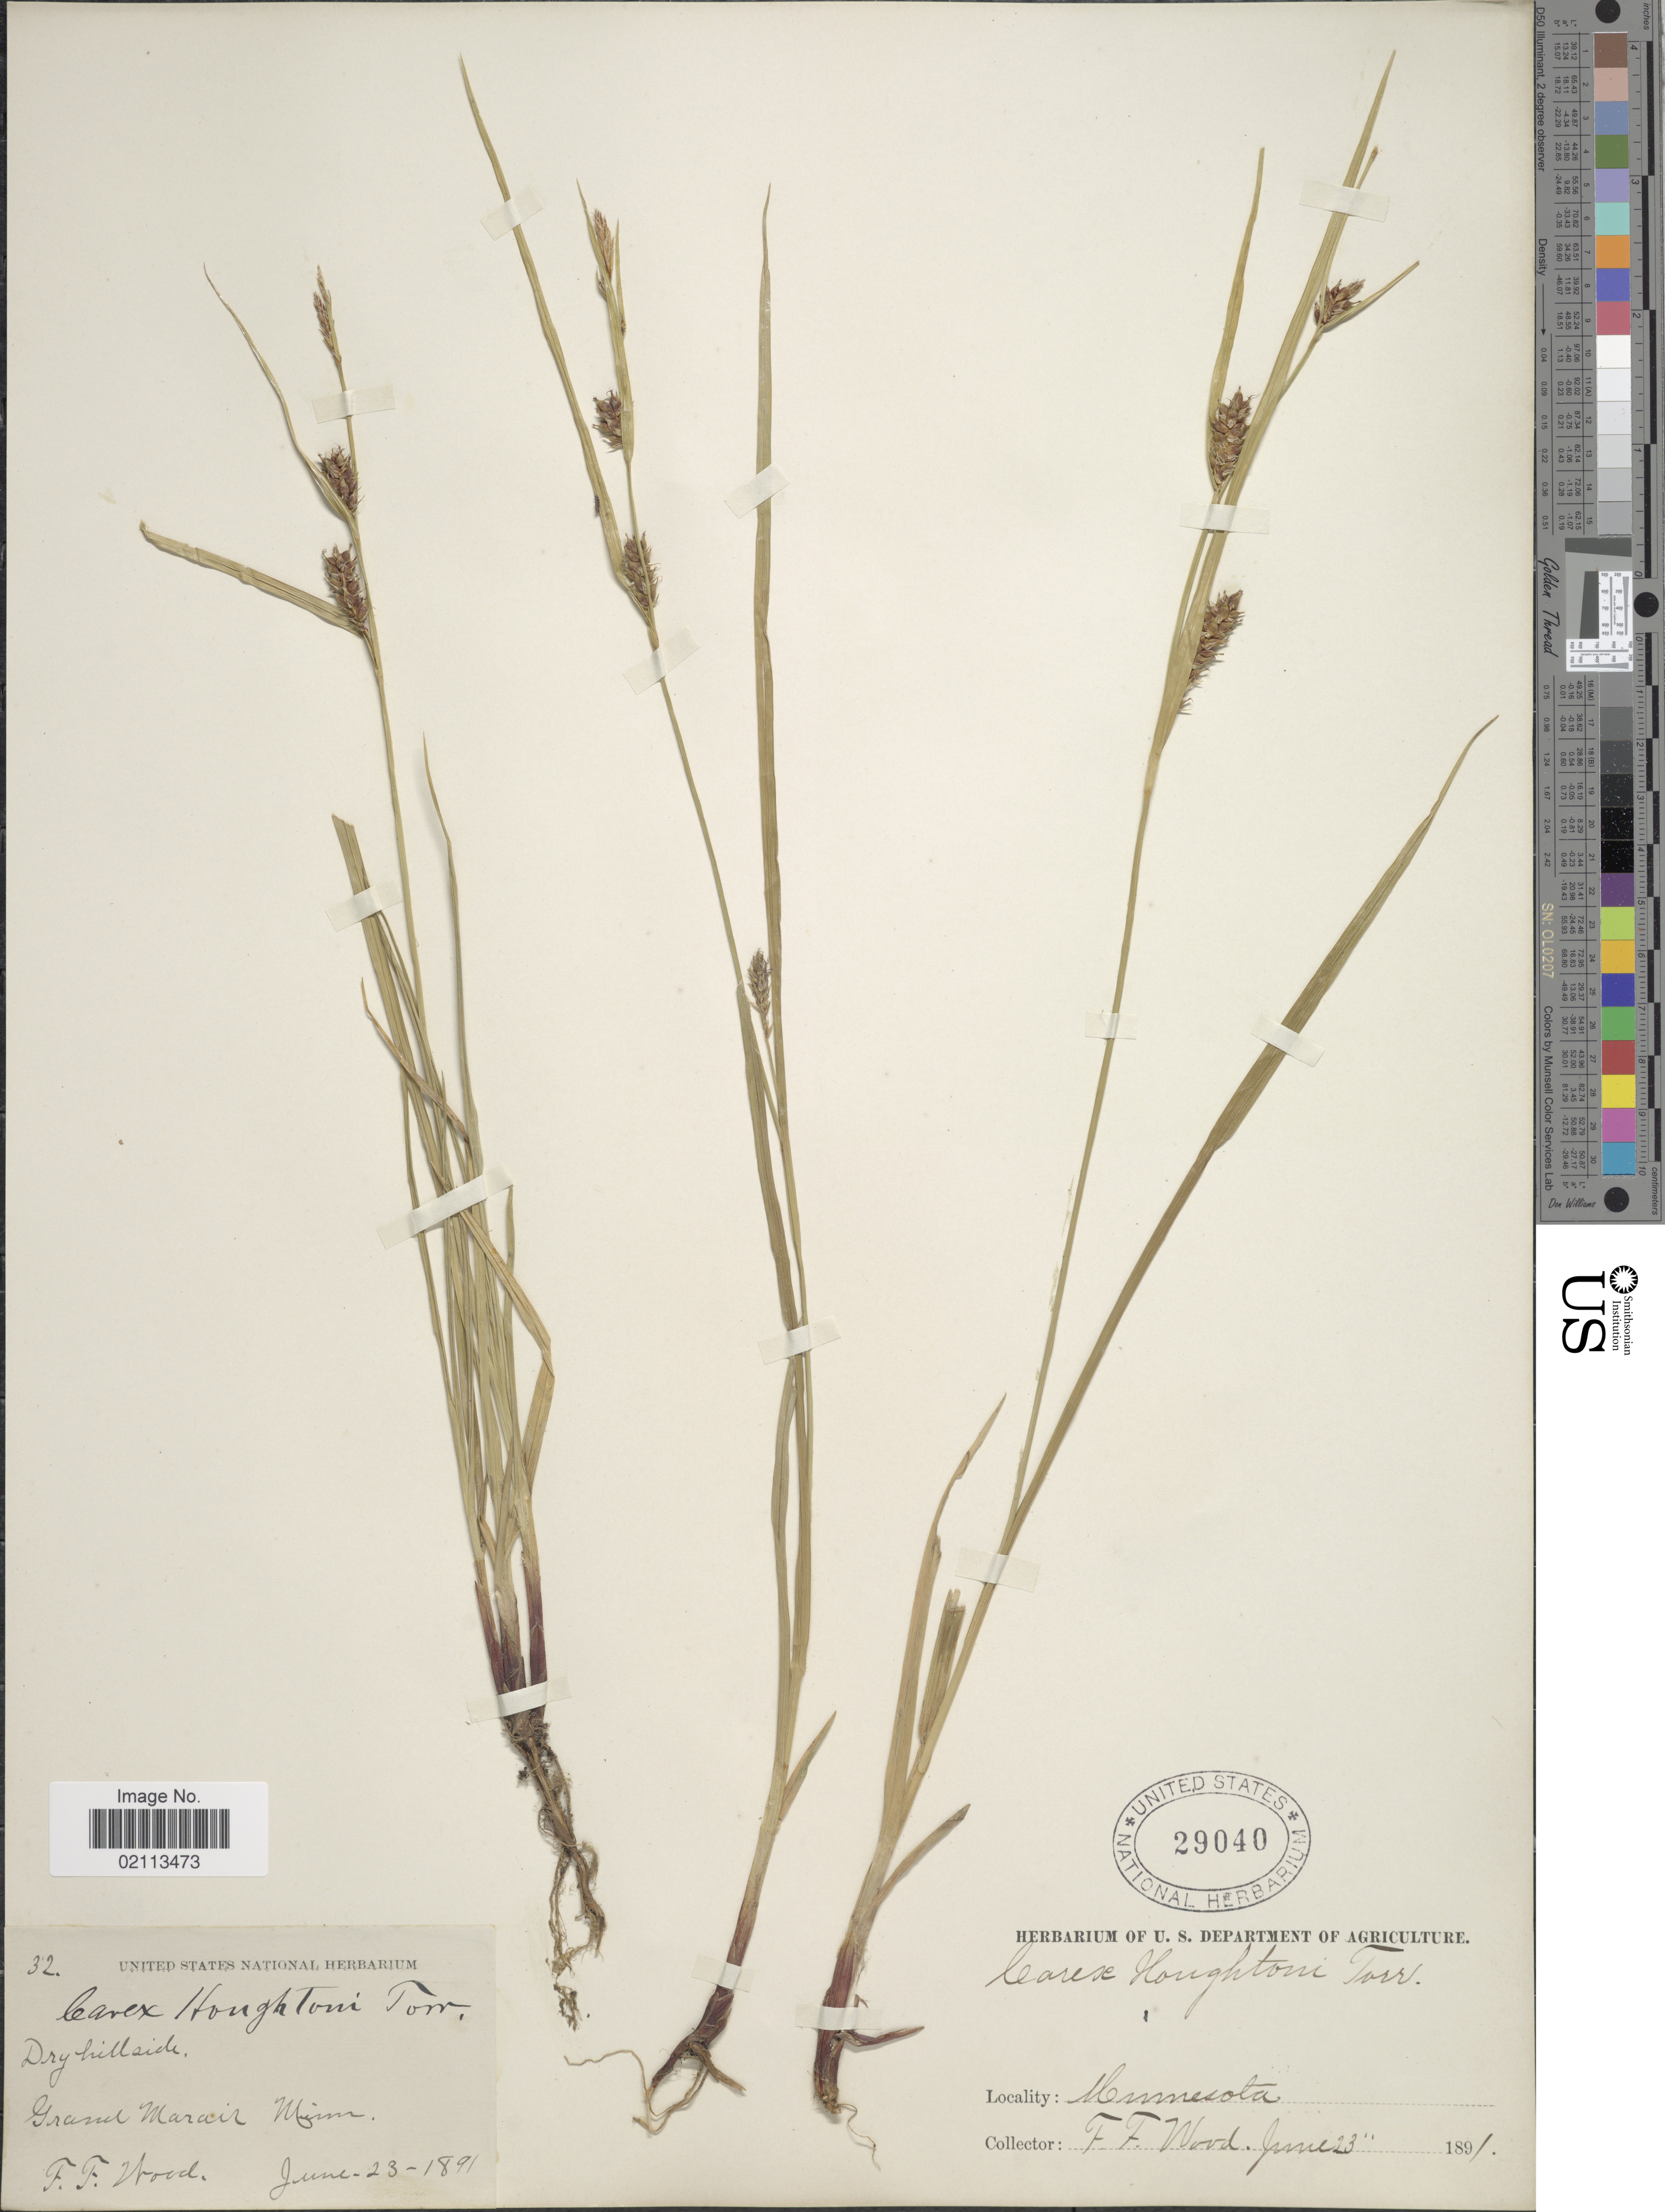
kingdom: Plantae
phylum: Tracheophyta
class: Liliopsida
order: Poales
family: Cyperaceae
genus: Carex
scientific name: Carex houghtoniana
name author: Torr. ex Dewey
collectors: F. Wood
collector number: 32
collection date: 1891-06-23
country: United States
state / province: Minnesota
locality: Grand Marais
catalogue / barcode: US 29040